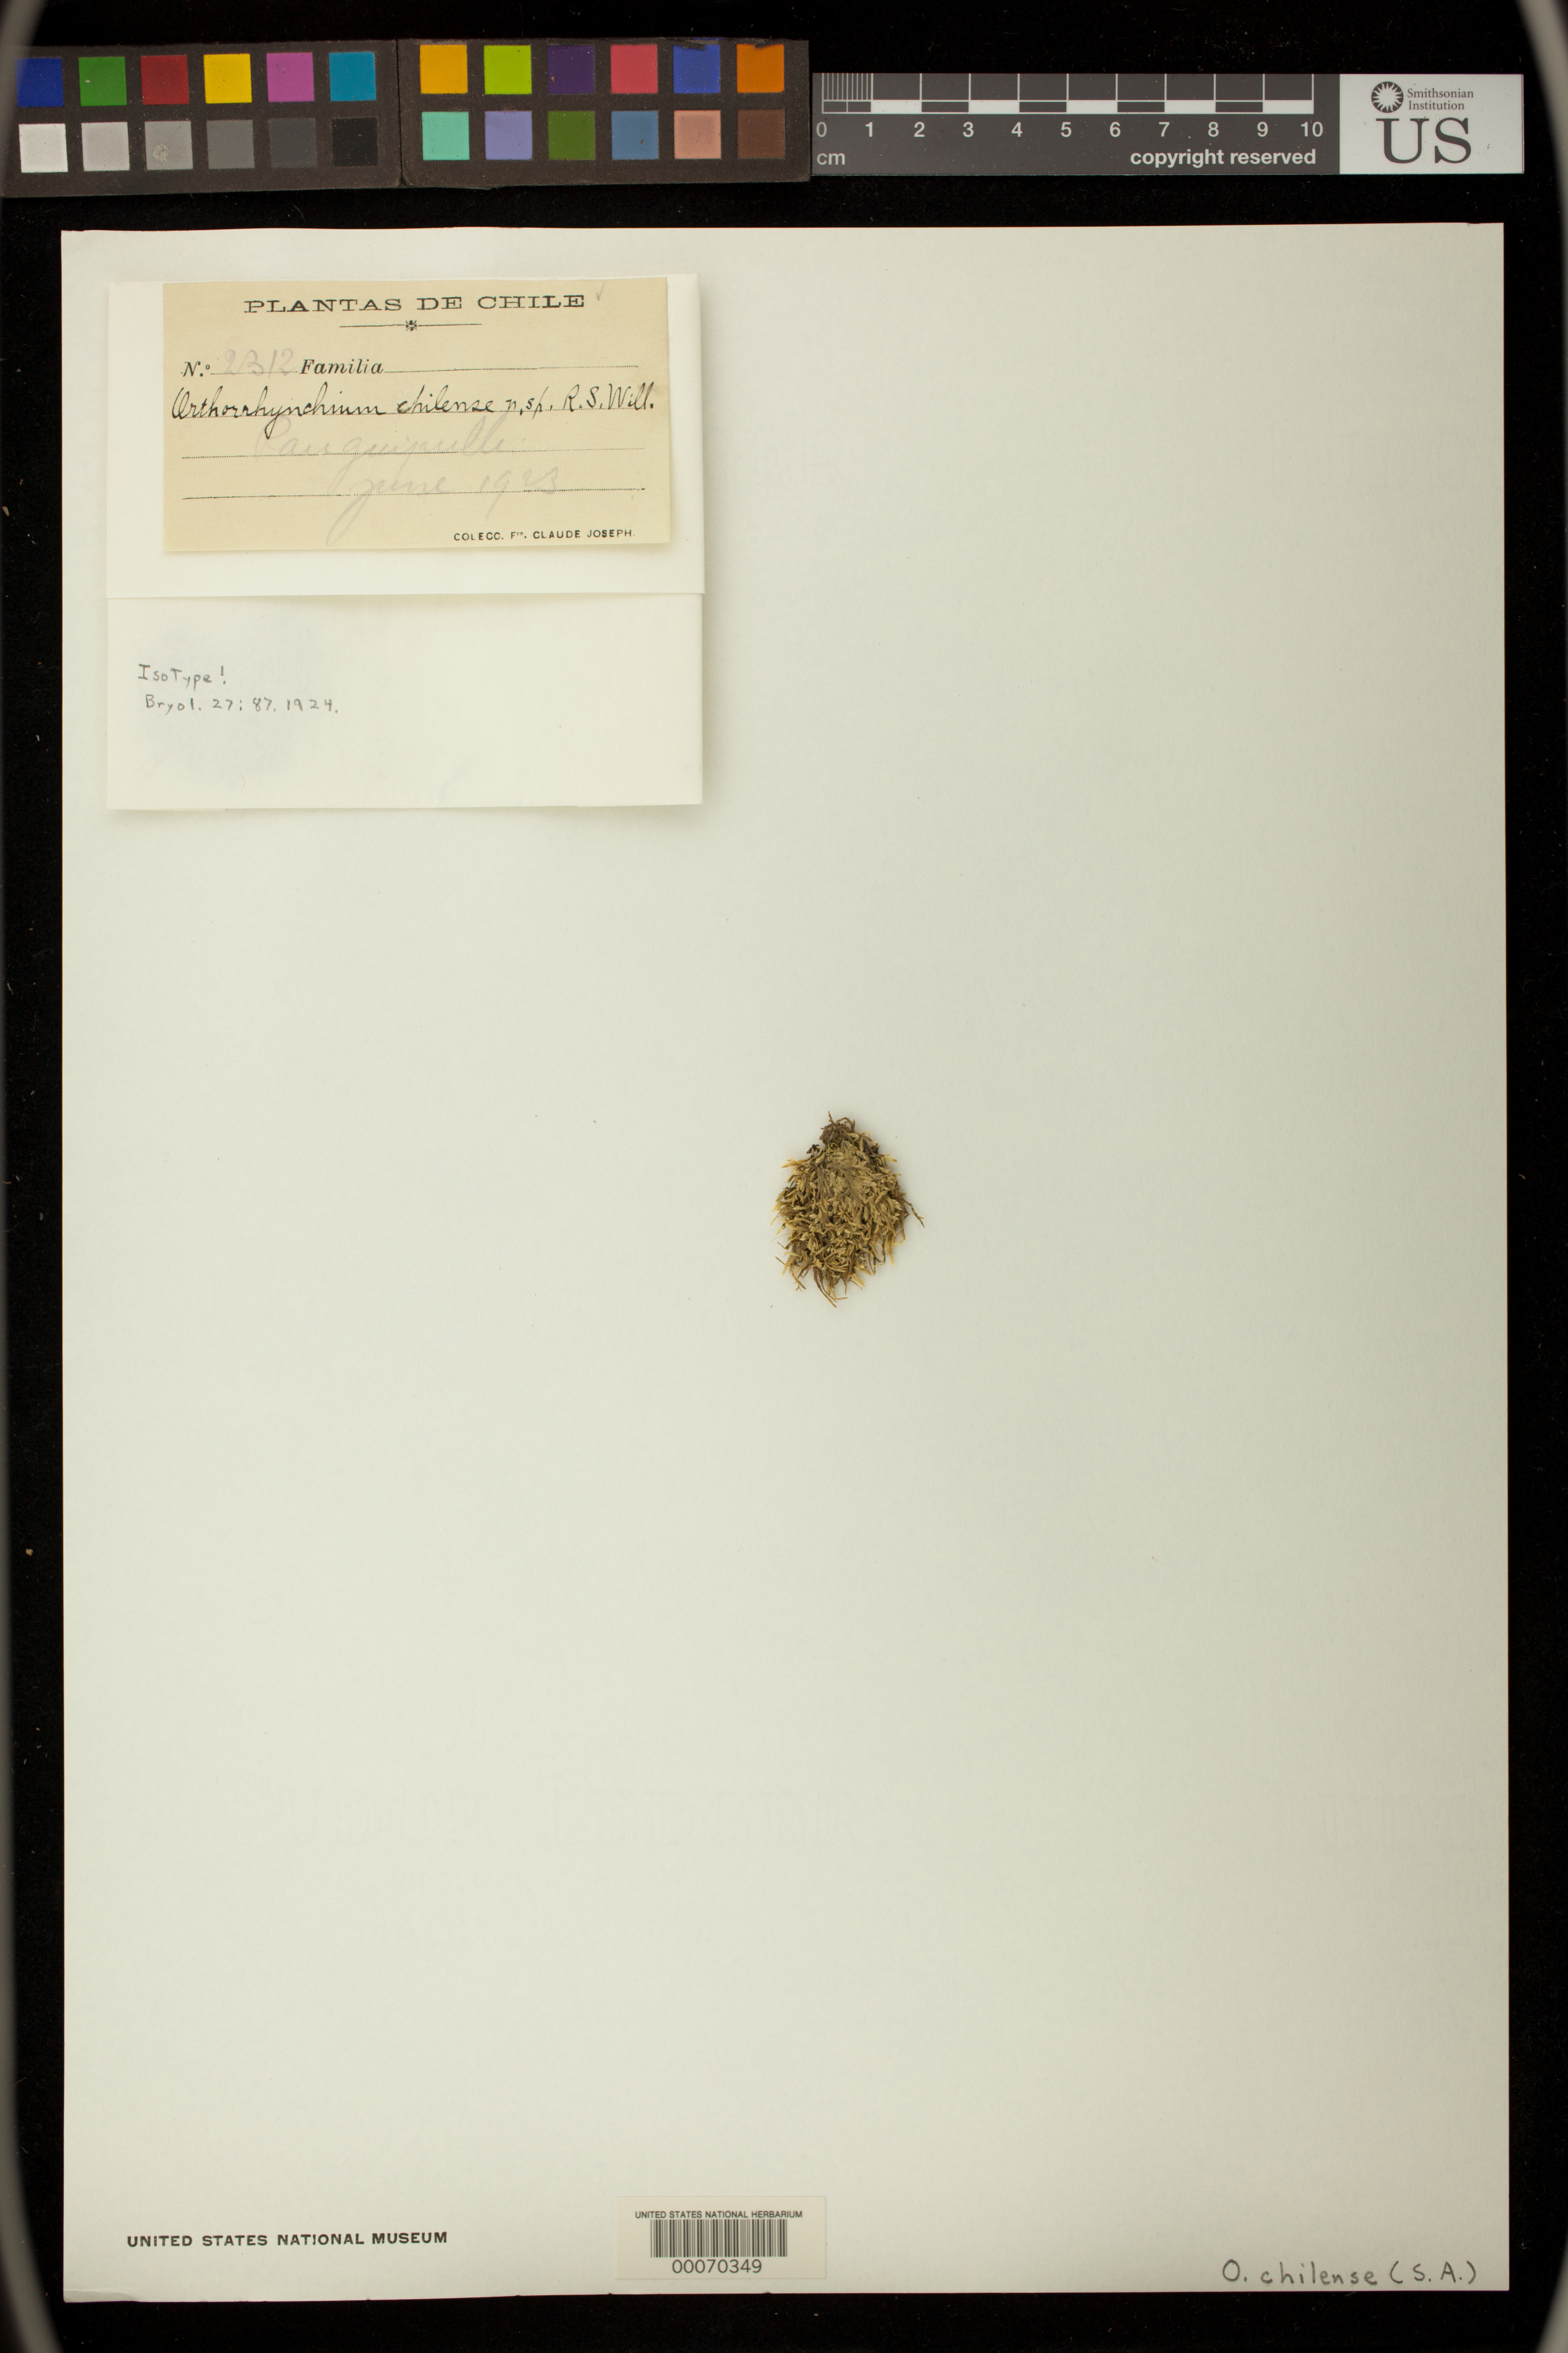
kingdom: Plantae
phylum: Bryophyta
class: Bryopsida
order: Ptychomniales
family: Orthorrhynchiaceae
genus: Orthorrhynchium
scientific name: Orthorrhynchium chilense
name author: R.S. Williams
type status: Isotype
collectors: C. Joseph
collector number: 21312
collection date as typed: Jun 1923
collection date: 1923-06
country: Chile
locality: Pauguipulli.